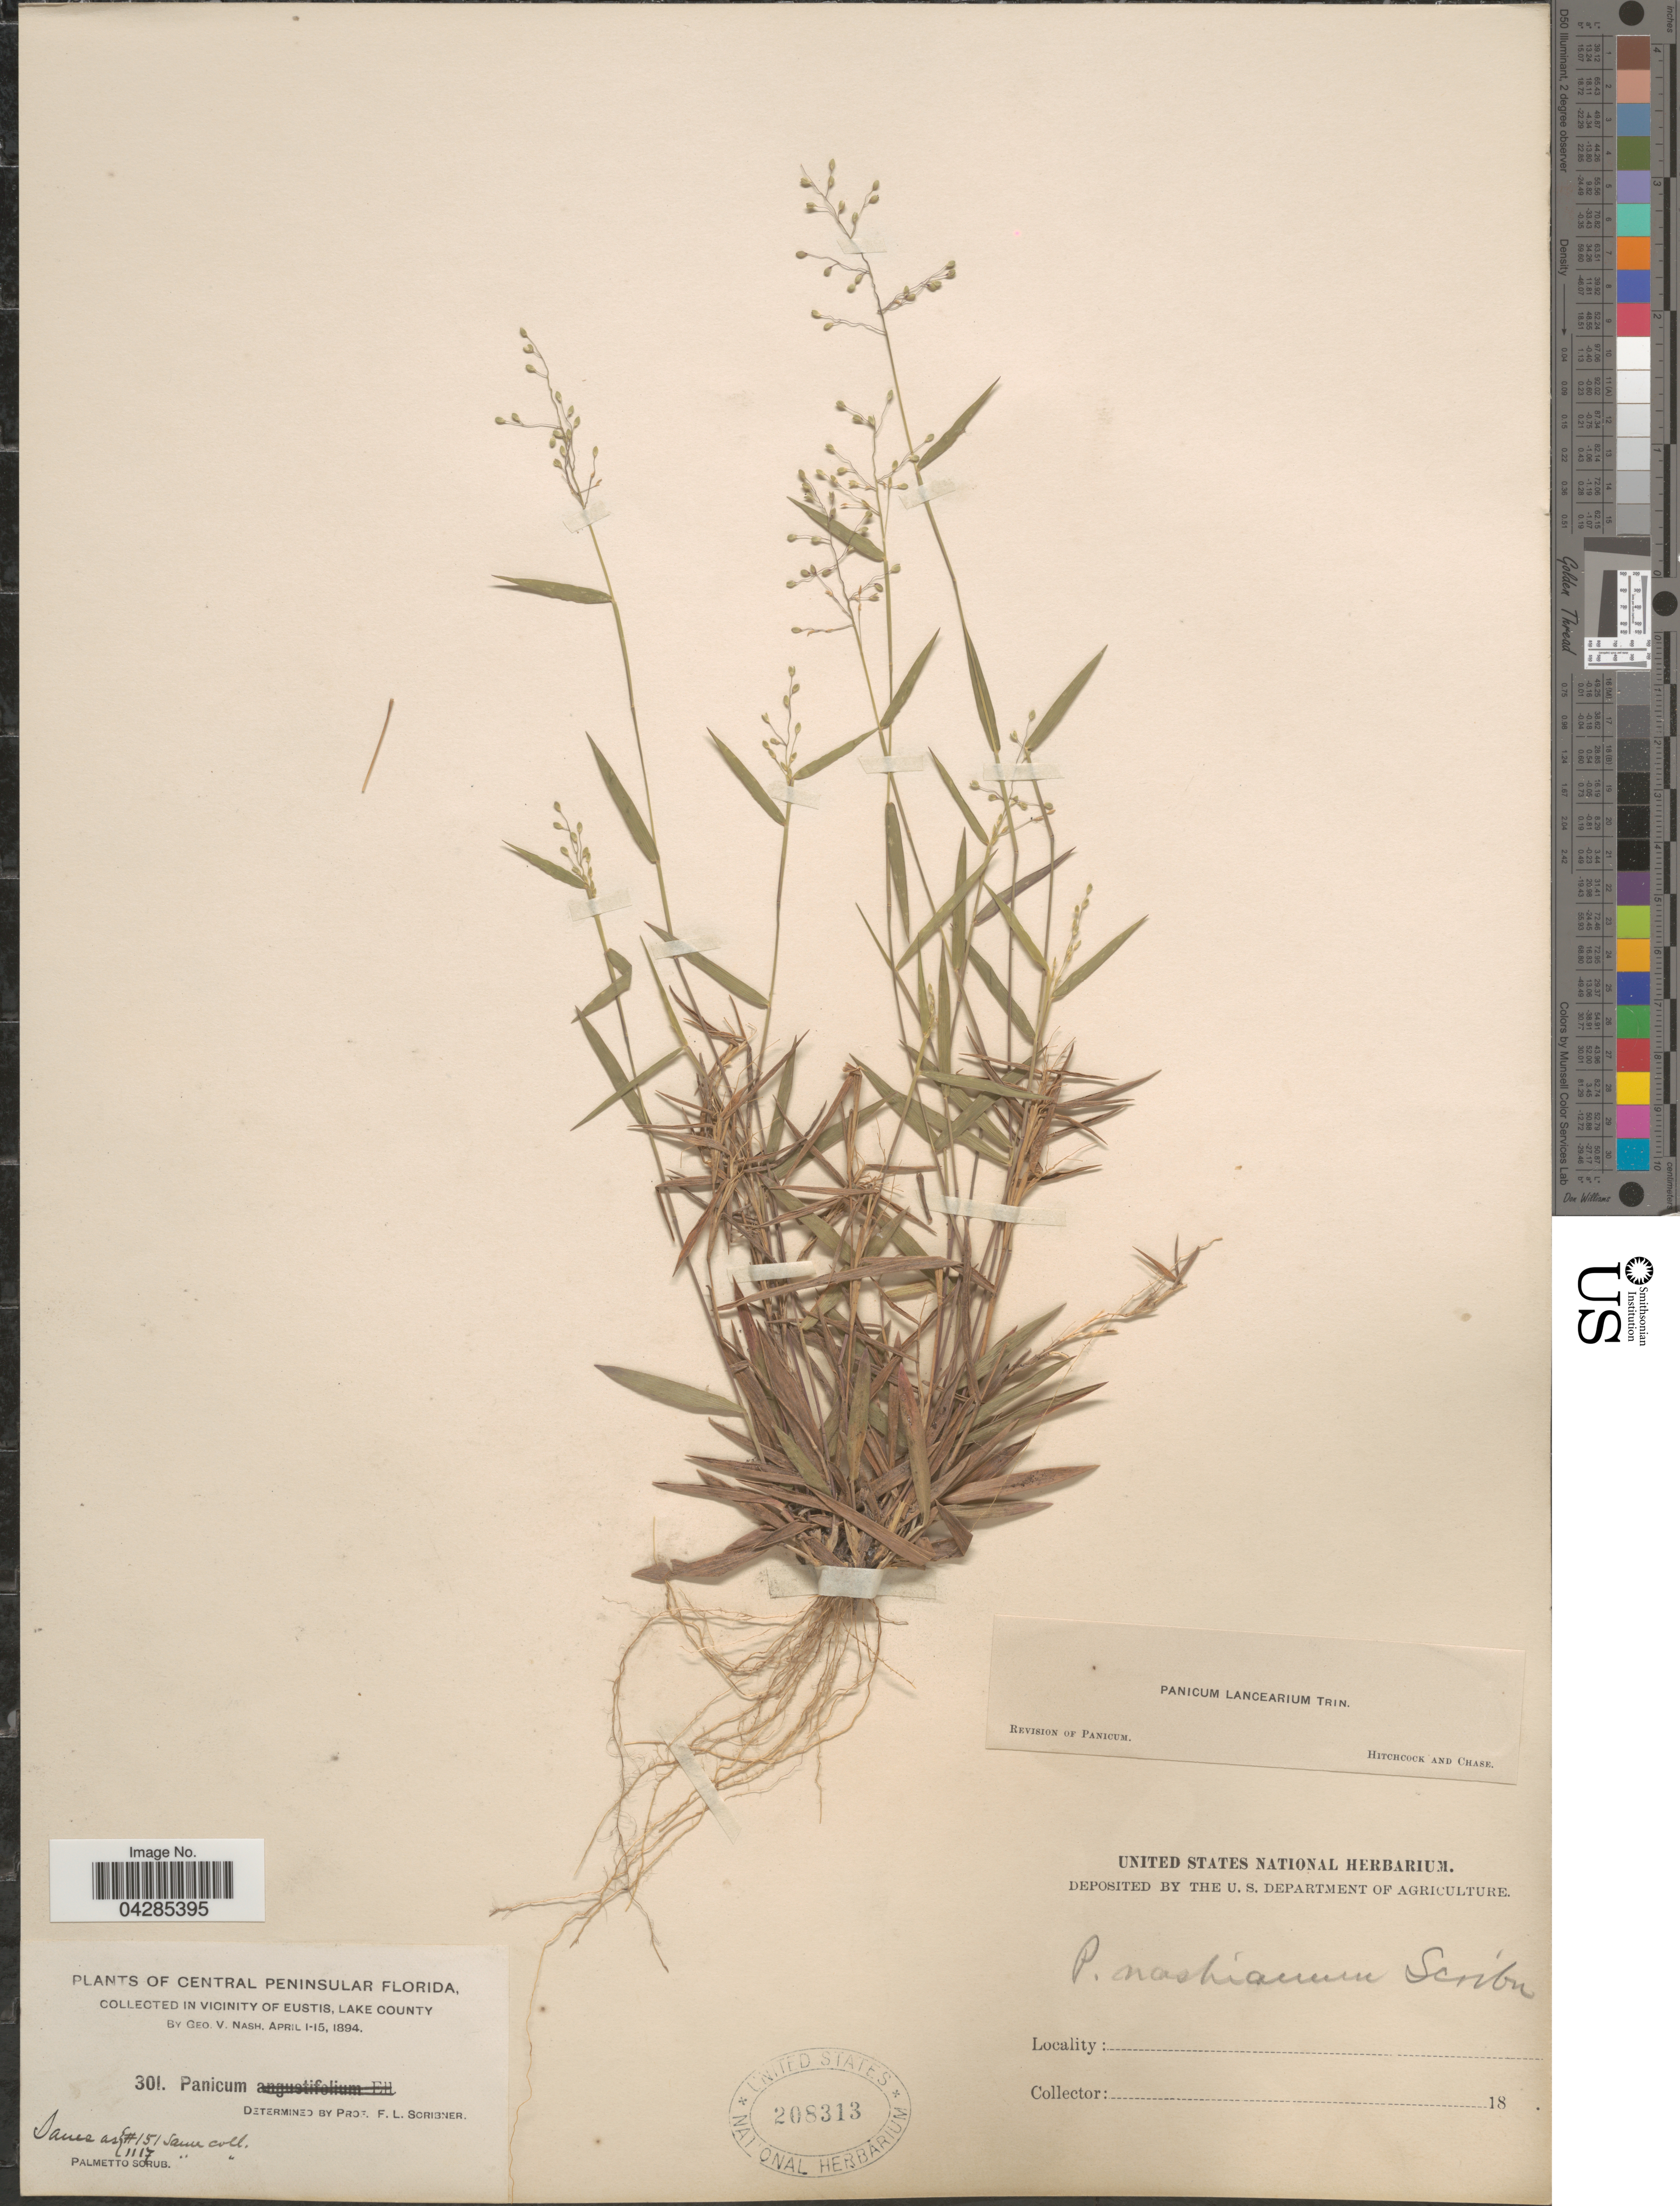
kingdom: Plantae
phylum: Tracheophyta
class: Liliopsida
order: Poales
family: Poaceae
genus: Dichanthelium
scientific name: Dichanthelium portoricense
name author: (Desv. ex Ham.) B.F. Hansen & Wunderlin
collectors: G. V. Nash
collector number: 301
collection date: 1894-04-01/1894-04-15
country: United States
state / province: Florida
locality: Central Peninsular Florida. In Vicinity of Eustis, Lake County.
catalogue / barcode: US 208313